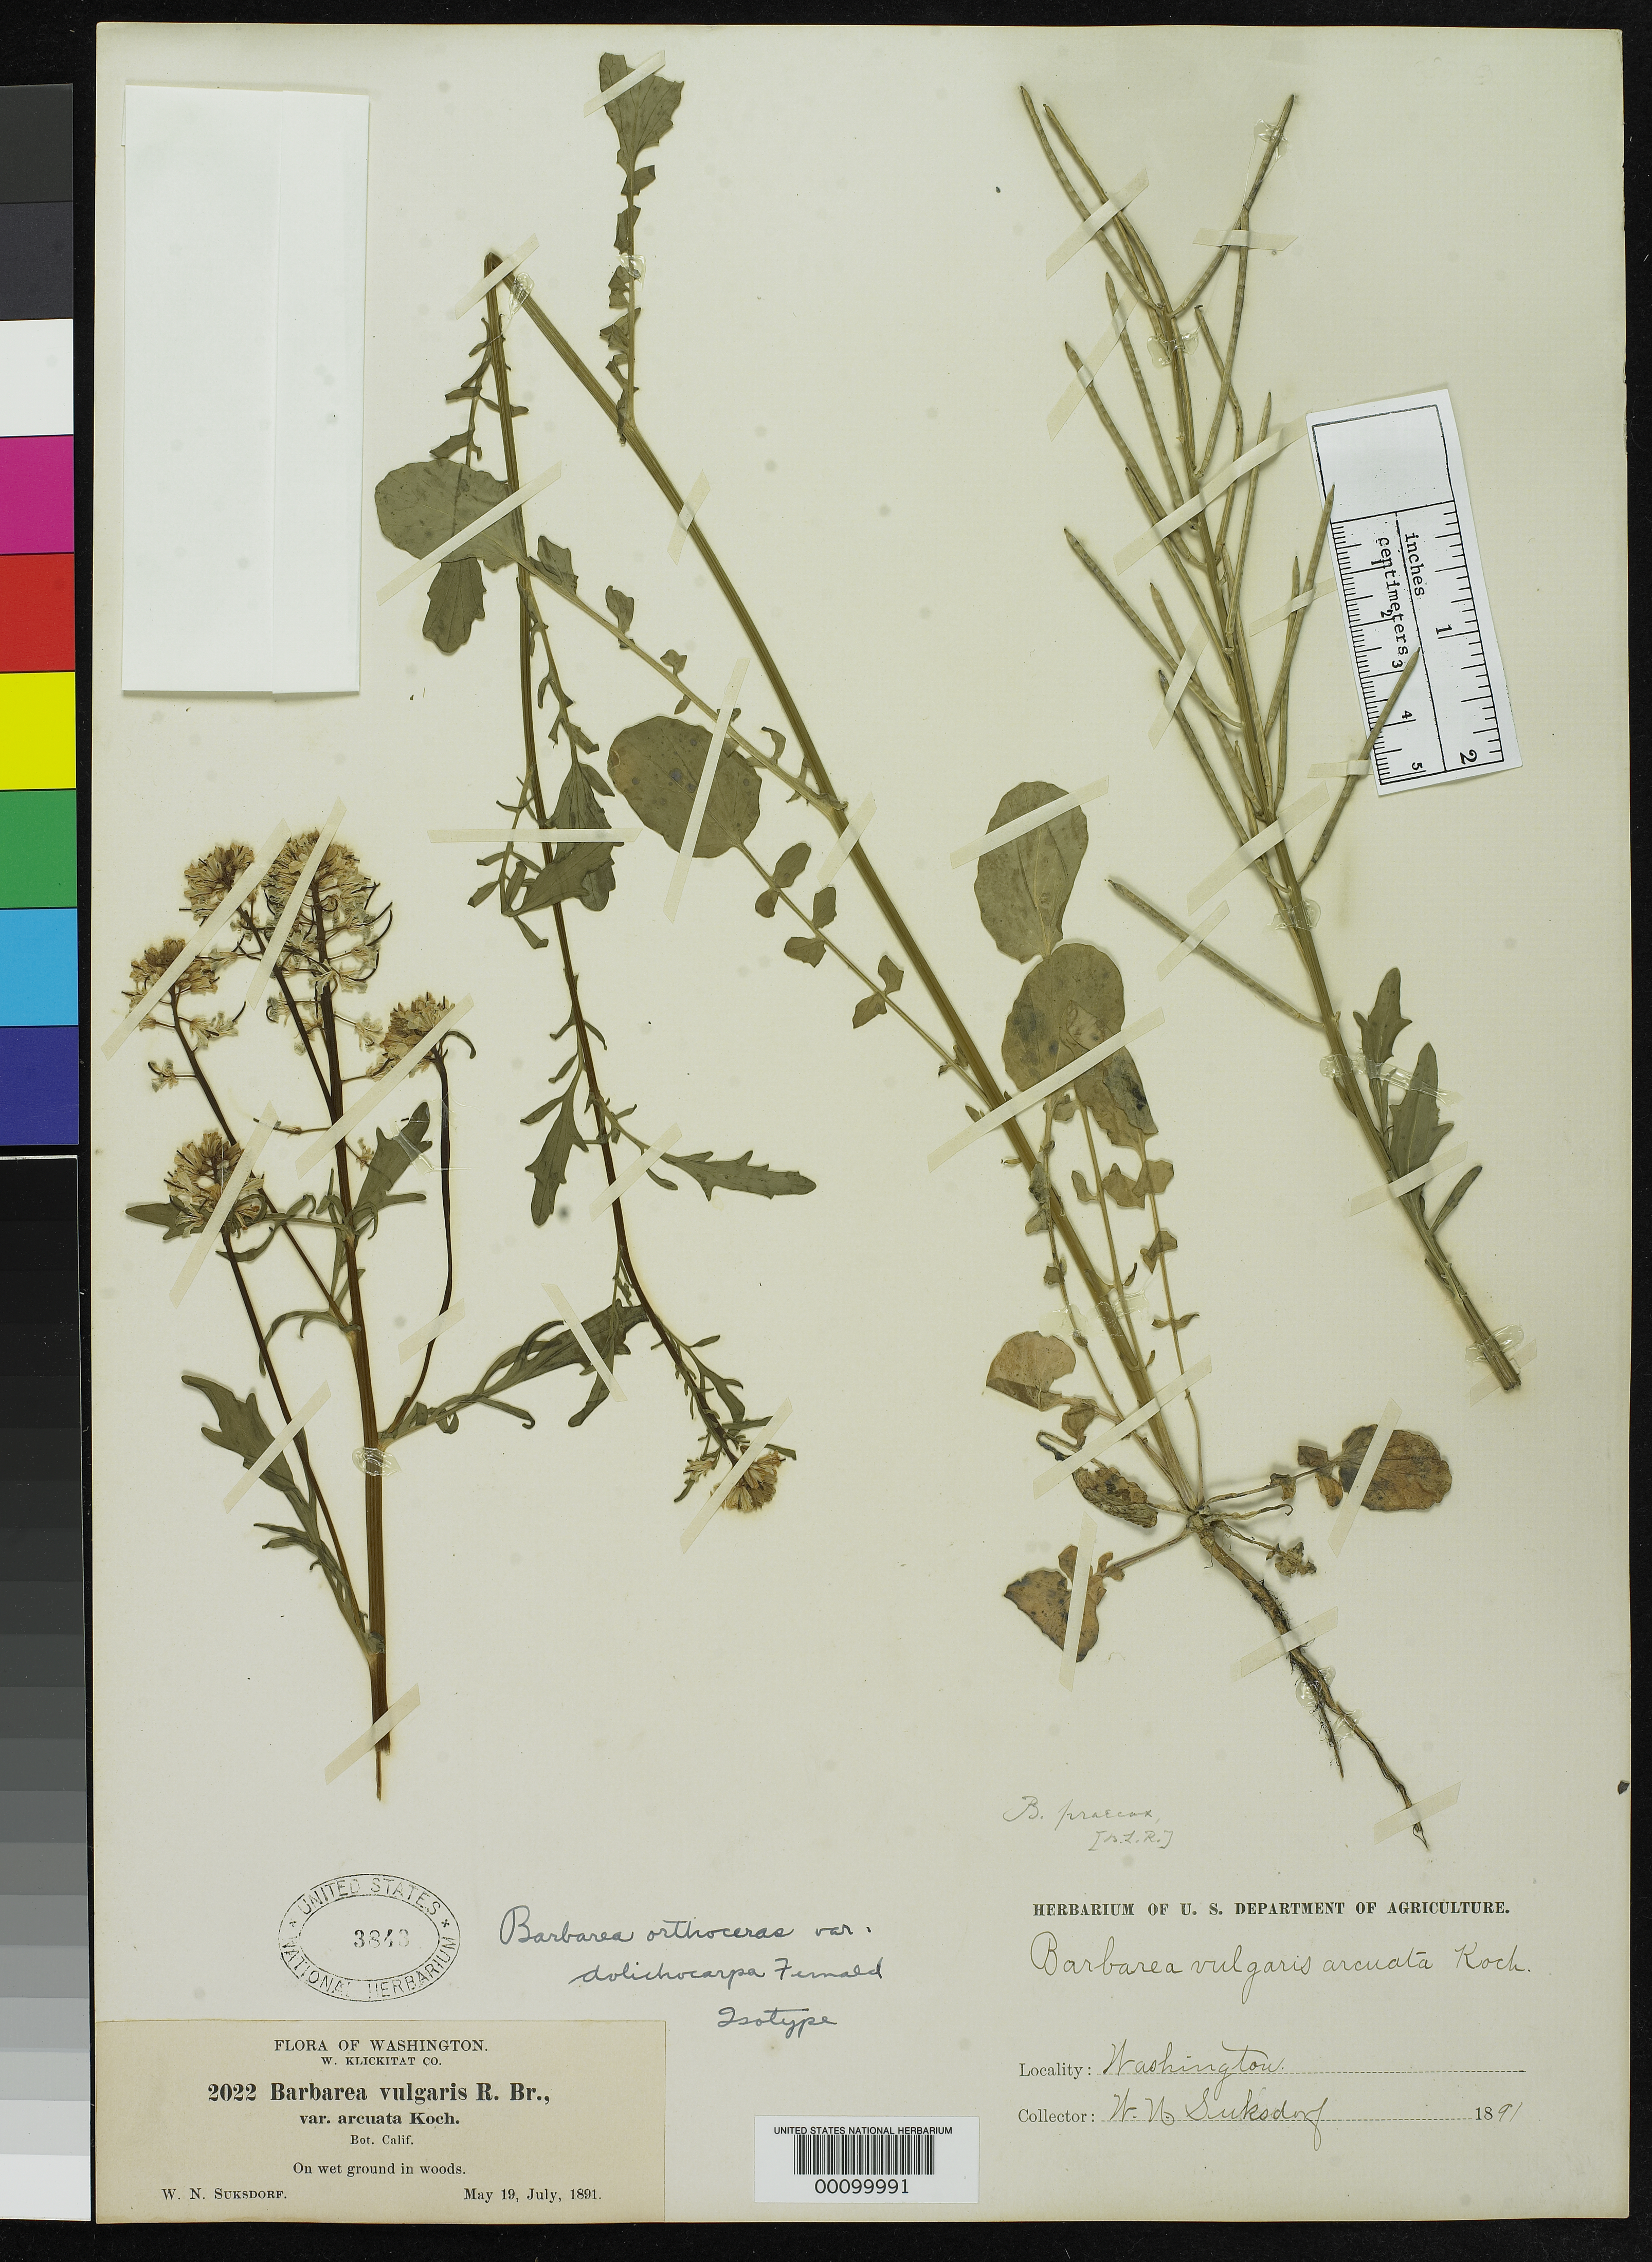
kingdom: Plantae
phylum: Tracheophyta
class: Magnoliopsida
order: Brassicales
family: Brassicaceae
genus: Barbarea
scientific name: Barbarea orthoceras var. dolichocarpa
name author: Fernald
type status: Isotype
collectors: W. N. Suksdorf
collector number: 2022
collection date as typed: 19 May 1891 to -- Jul 1891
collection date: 1891-05-19/1891-07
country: United States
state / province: Washington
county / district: Klickitat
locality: Banks of Columbia River.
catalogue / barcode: US 3848